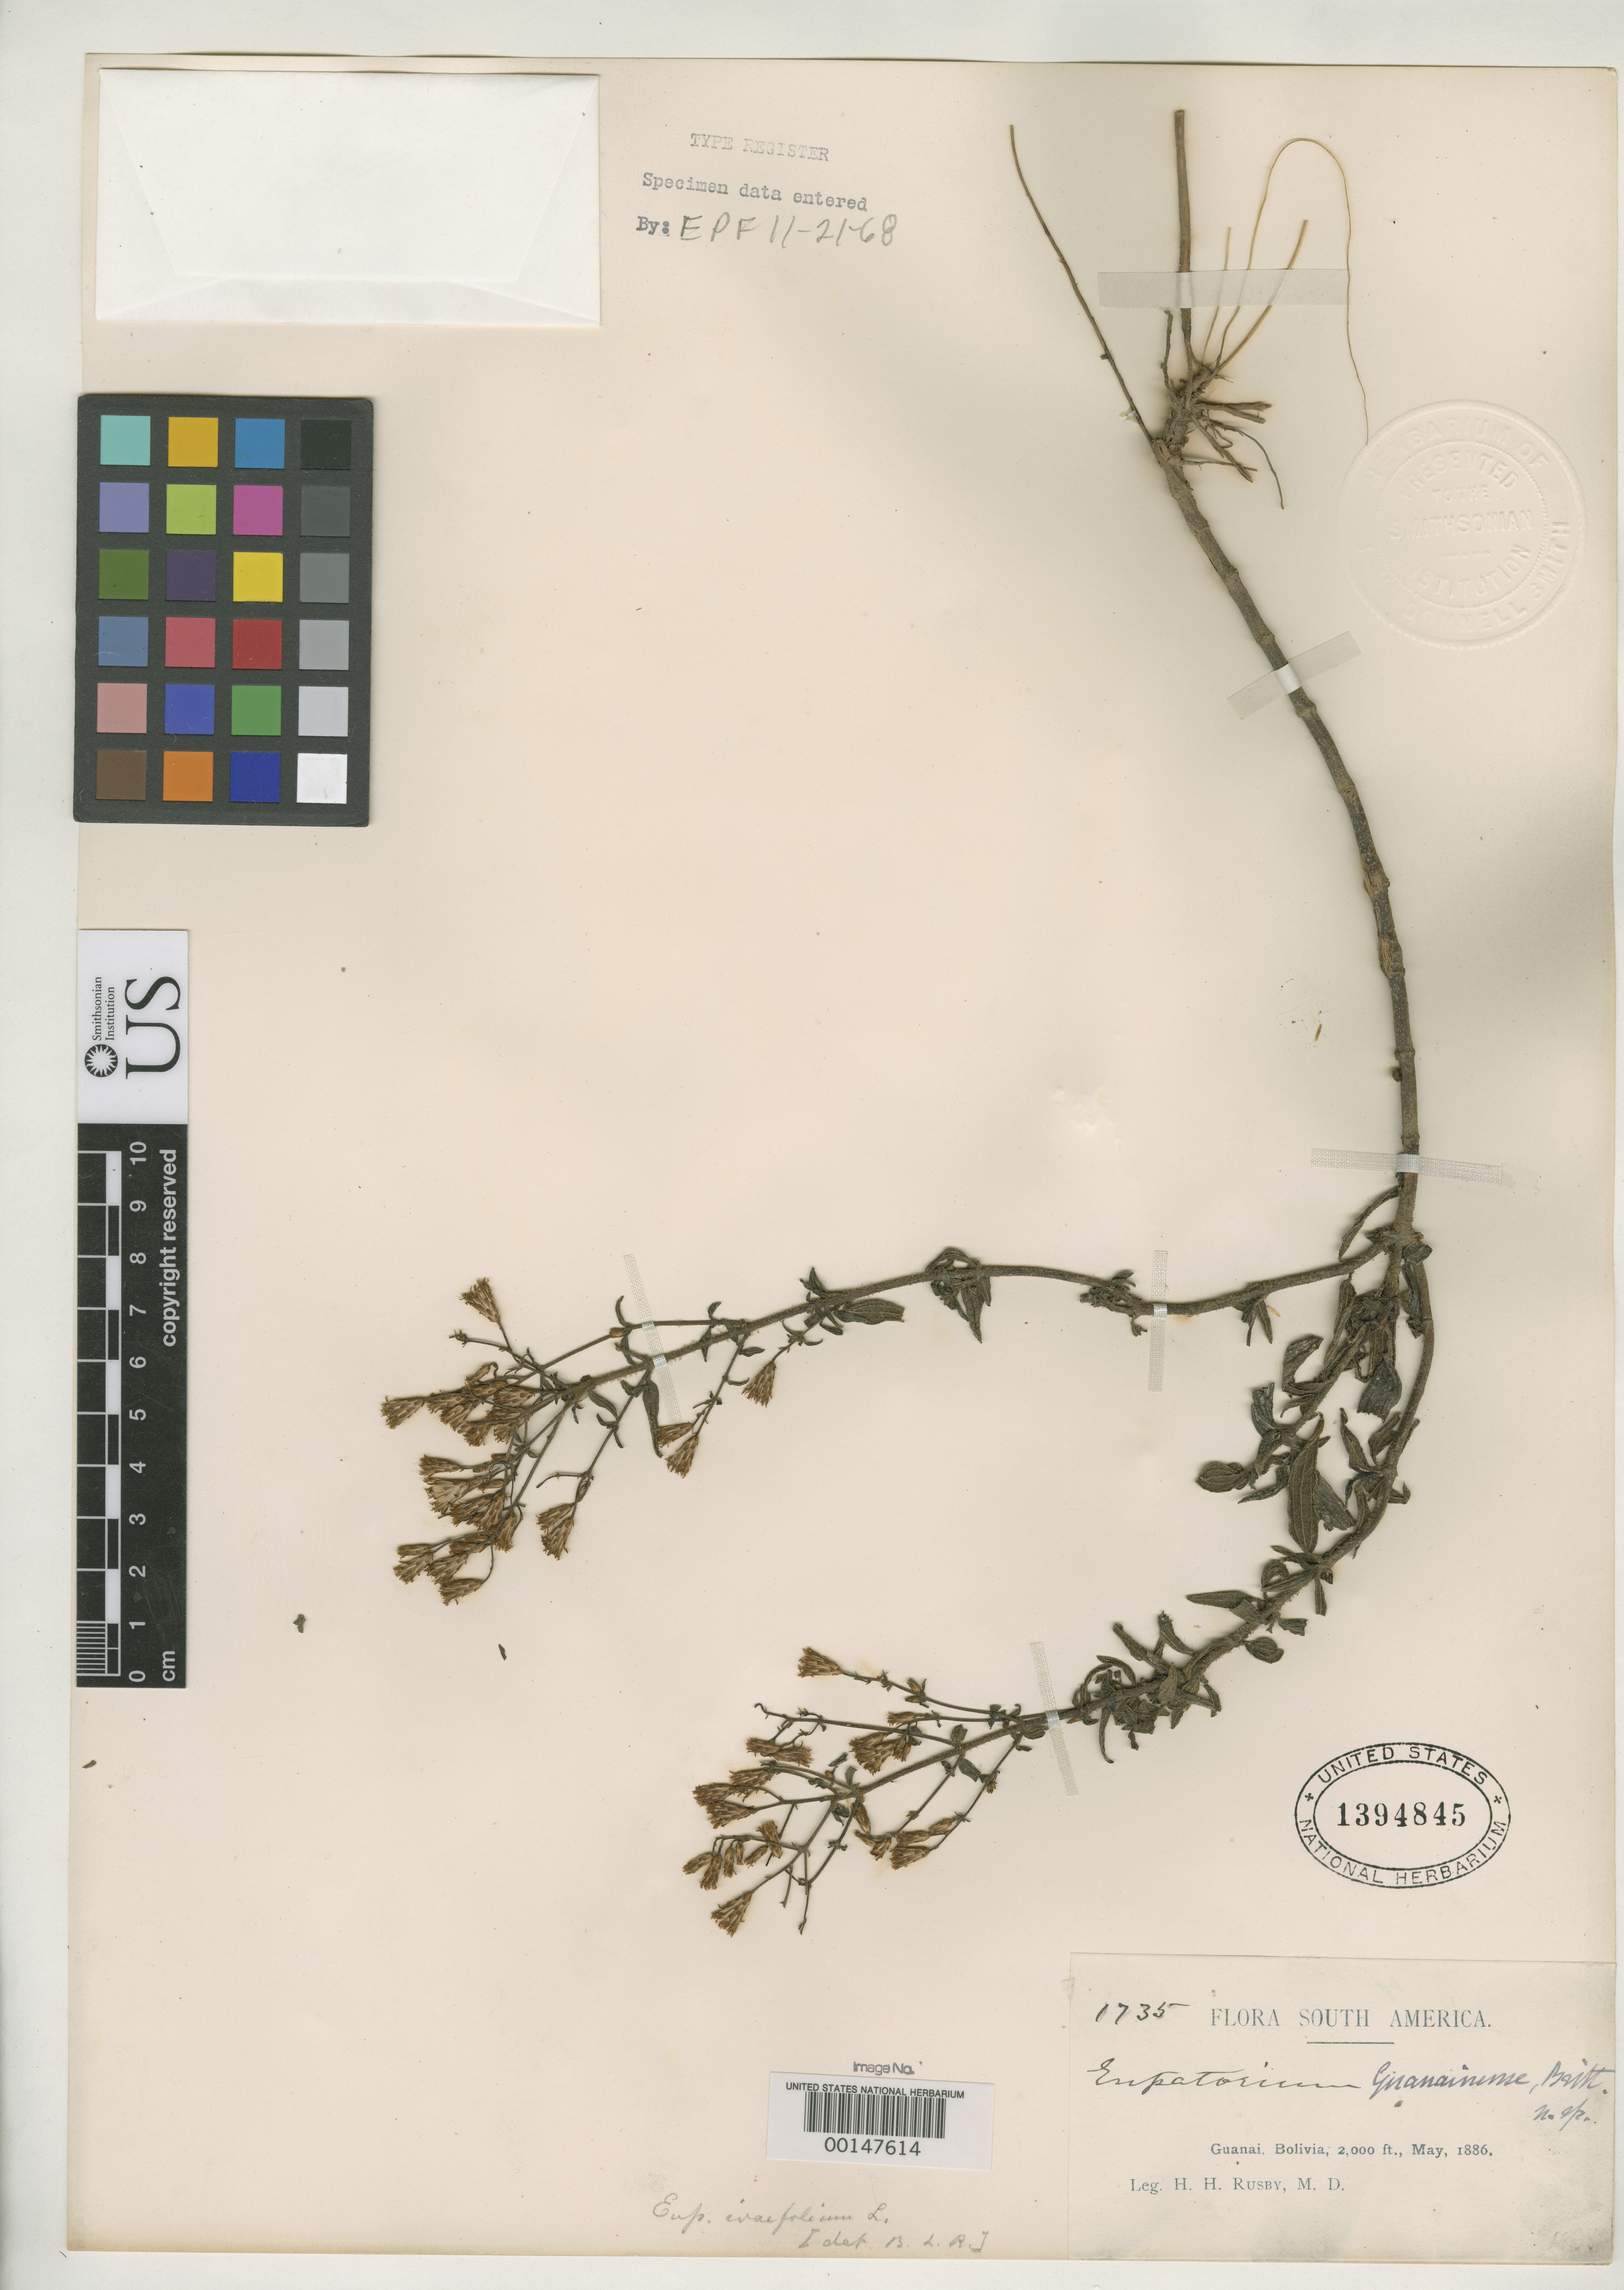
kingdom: Plantae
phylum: Tracheophyta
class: Magnoliopsida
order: Asterales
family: Asteraceae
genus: Eupatorium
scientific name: Eupatorium guanaiense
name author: Britton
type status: Isotype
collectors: H. H. Rusby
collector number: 1735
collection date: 1886-05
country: Bolivia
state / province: La Páz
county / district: Larecaja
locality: Guanay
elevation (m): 610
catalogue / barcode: US 1394845